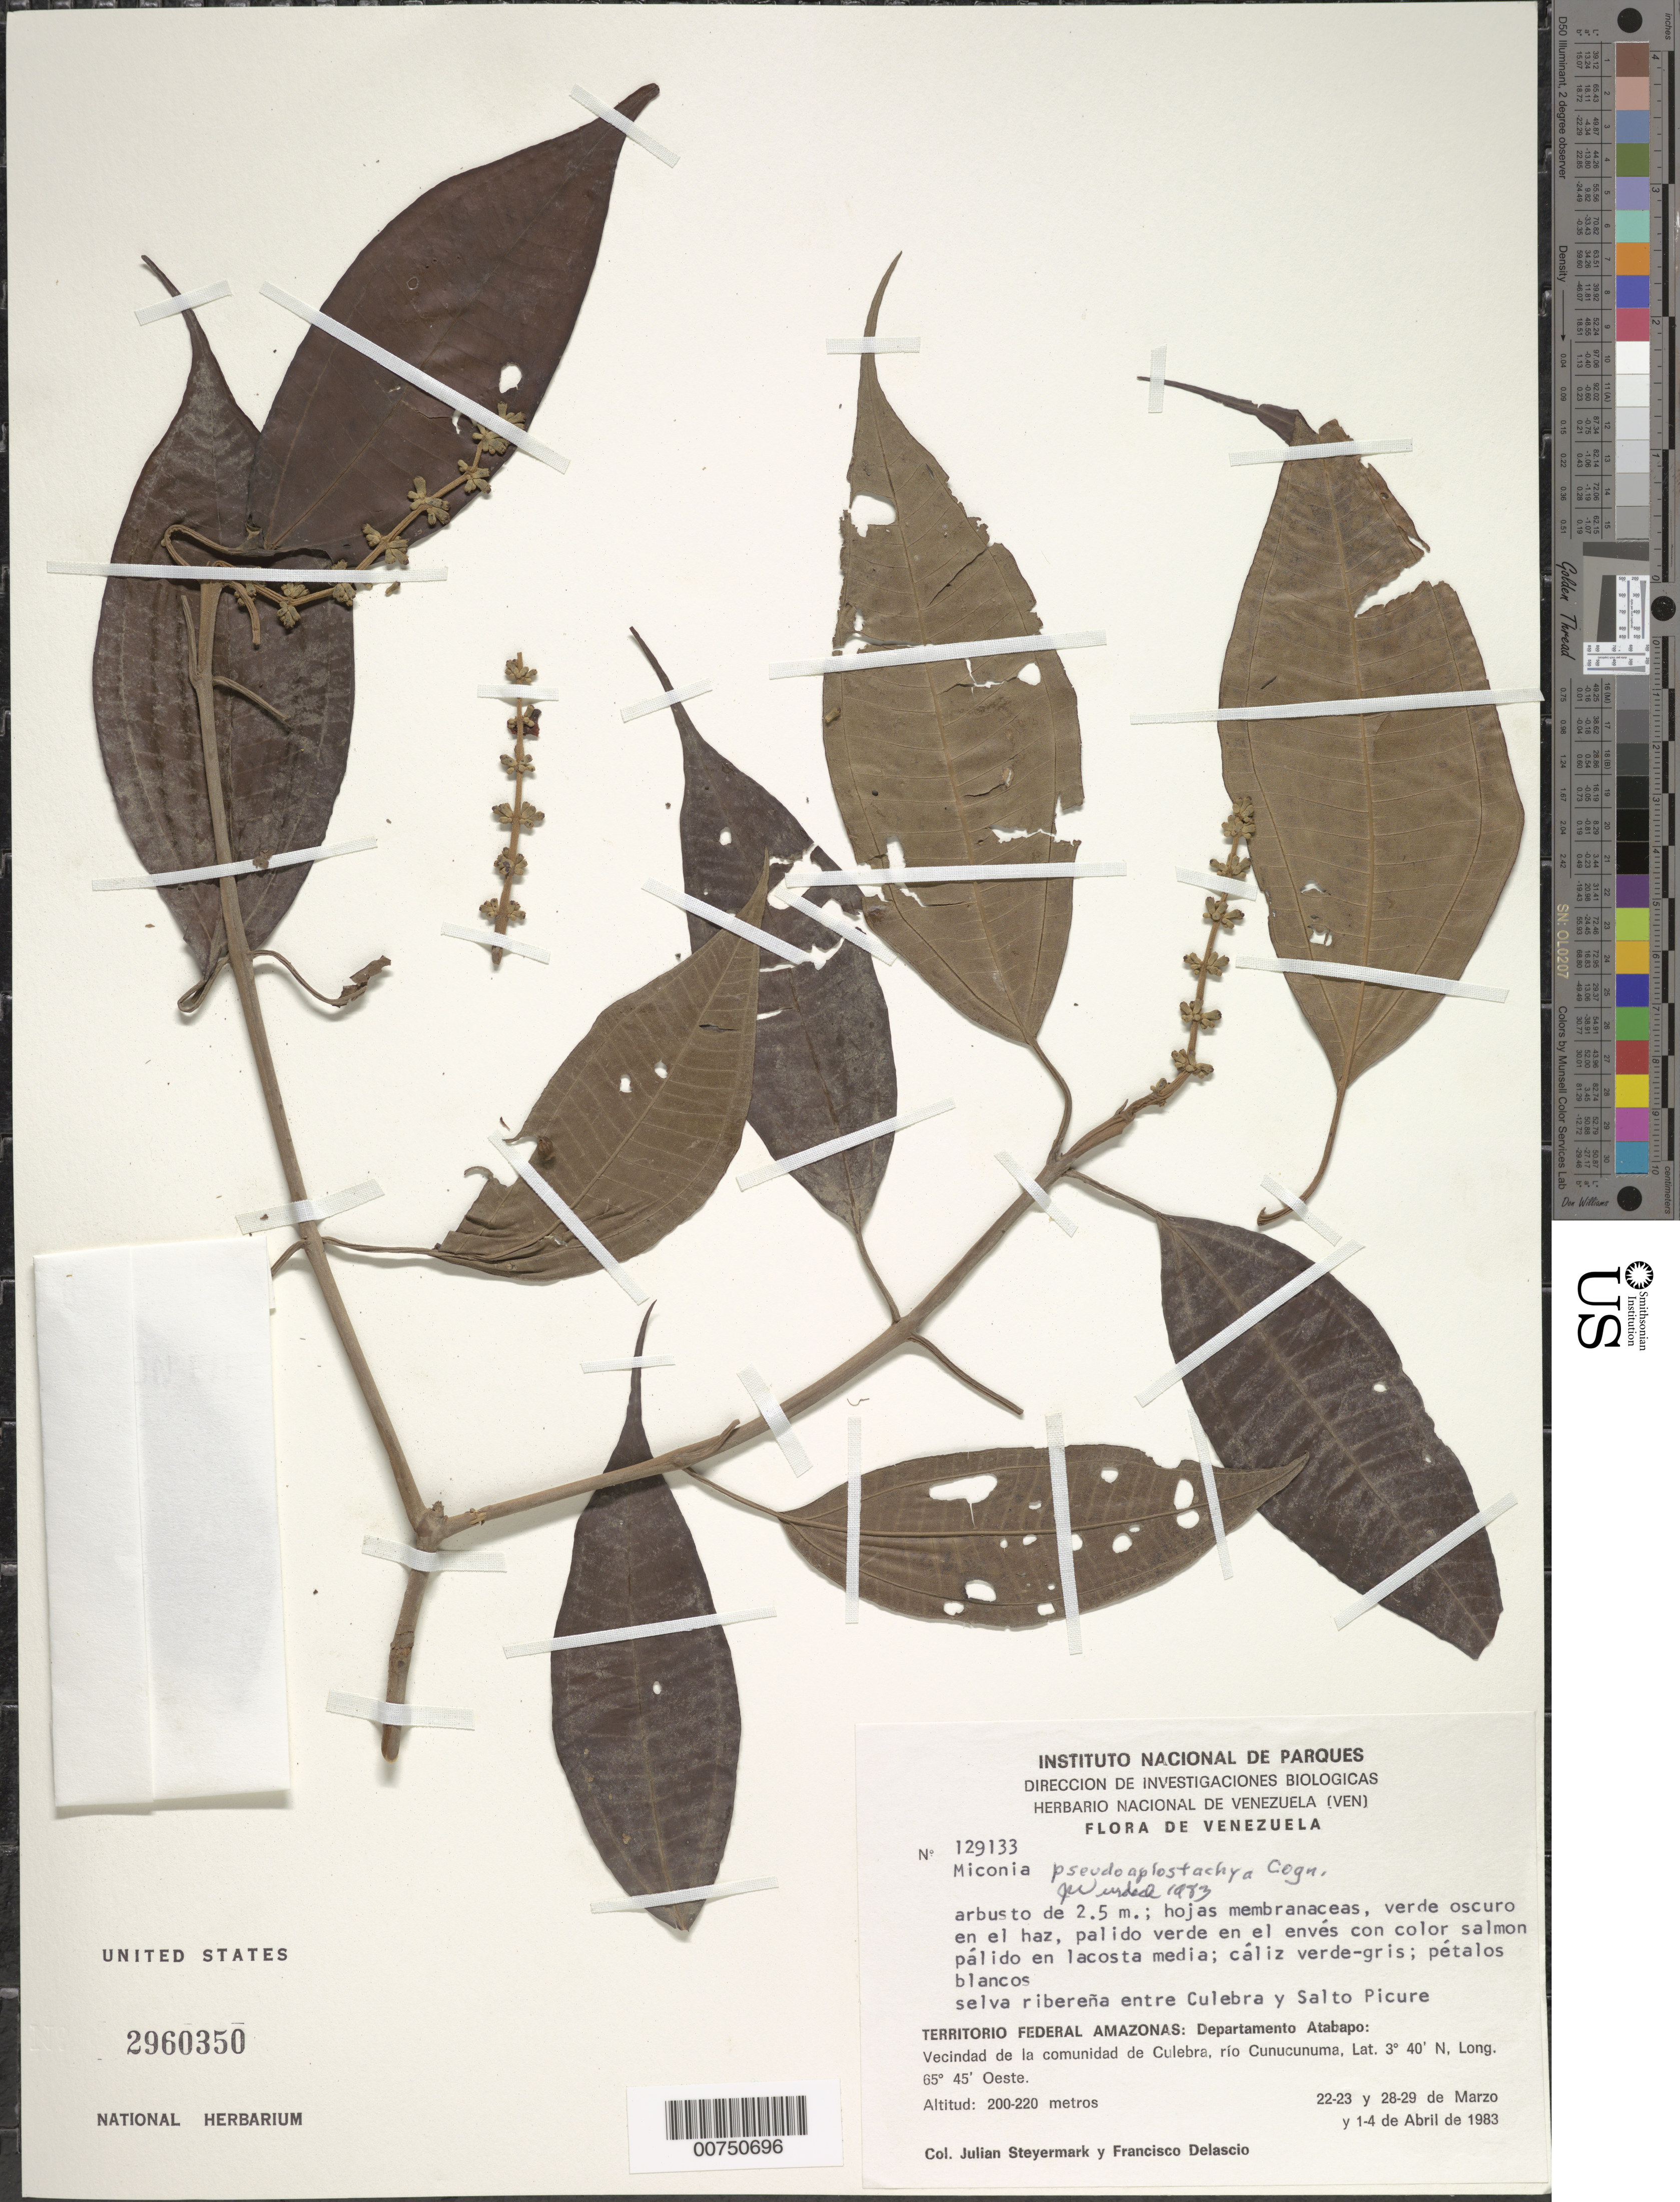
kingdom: Plantae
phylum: Tracheophyta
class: Magnoliopsida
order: Myrtales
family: Melastomataceae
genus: Miconia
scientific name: Miconia pseudoaplostachya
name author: Cogn.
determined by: Wurdack, John J., (US), US (UNITED STATES)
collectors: J. Steyermark & F. Delascio C.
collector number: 129133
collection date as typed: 22-Mar-83 to 4-Apr-83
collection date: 1983-03-22/1983-04-04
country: Venezuela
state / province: Amazonas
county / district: Atabapo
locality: Culebra comunidad vic., Río Cunucunuma; entre Culebra y Salto Picure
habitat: Selva riberena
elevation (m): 200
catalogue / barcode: US 2960350